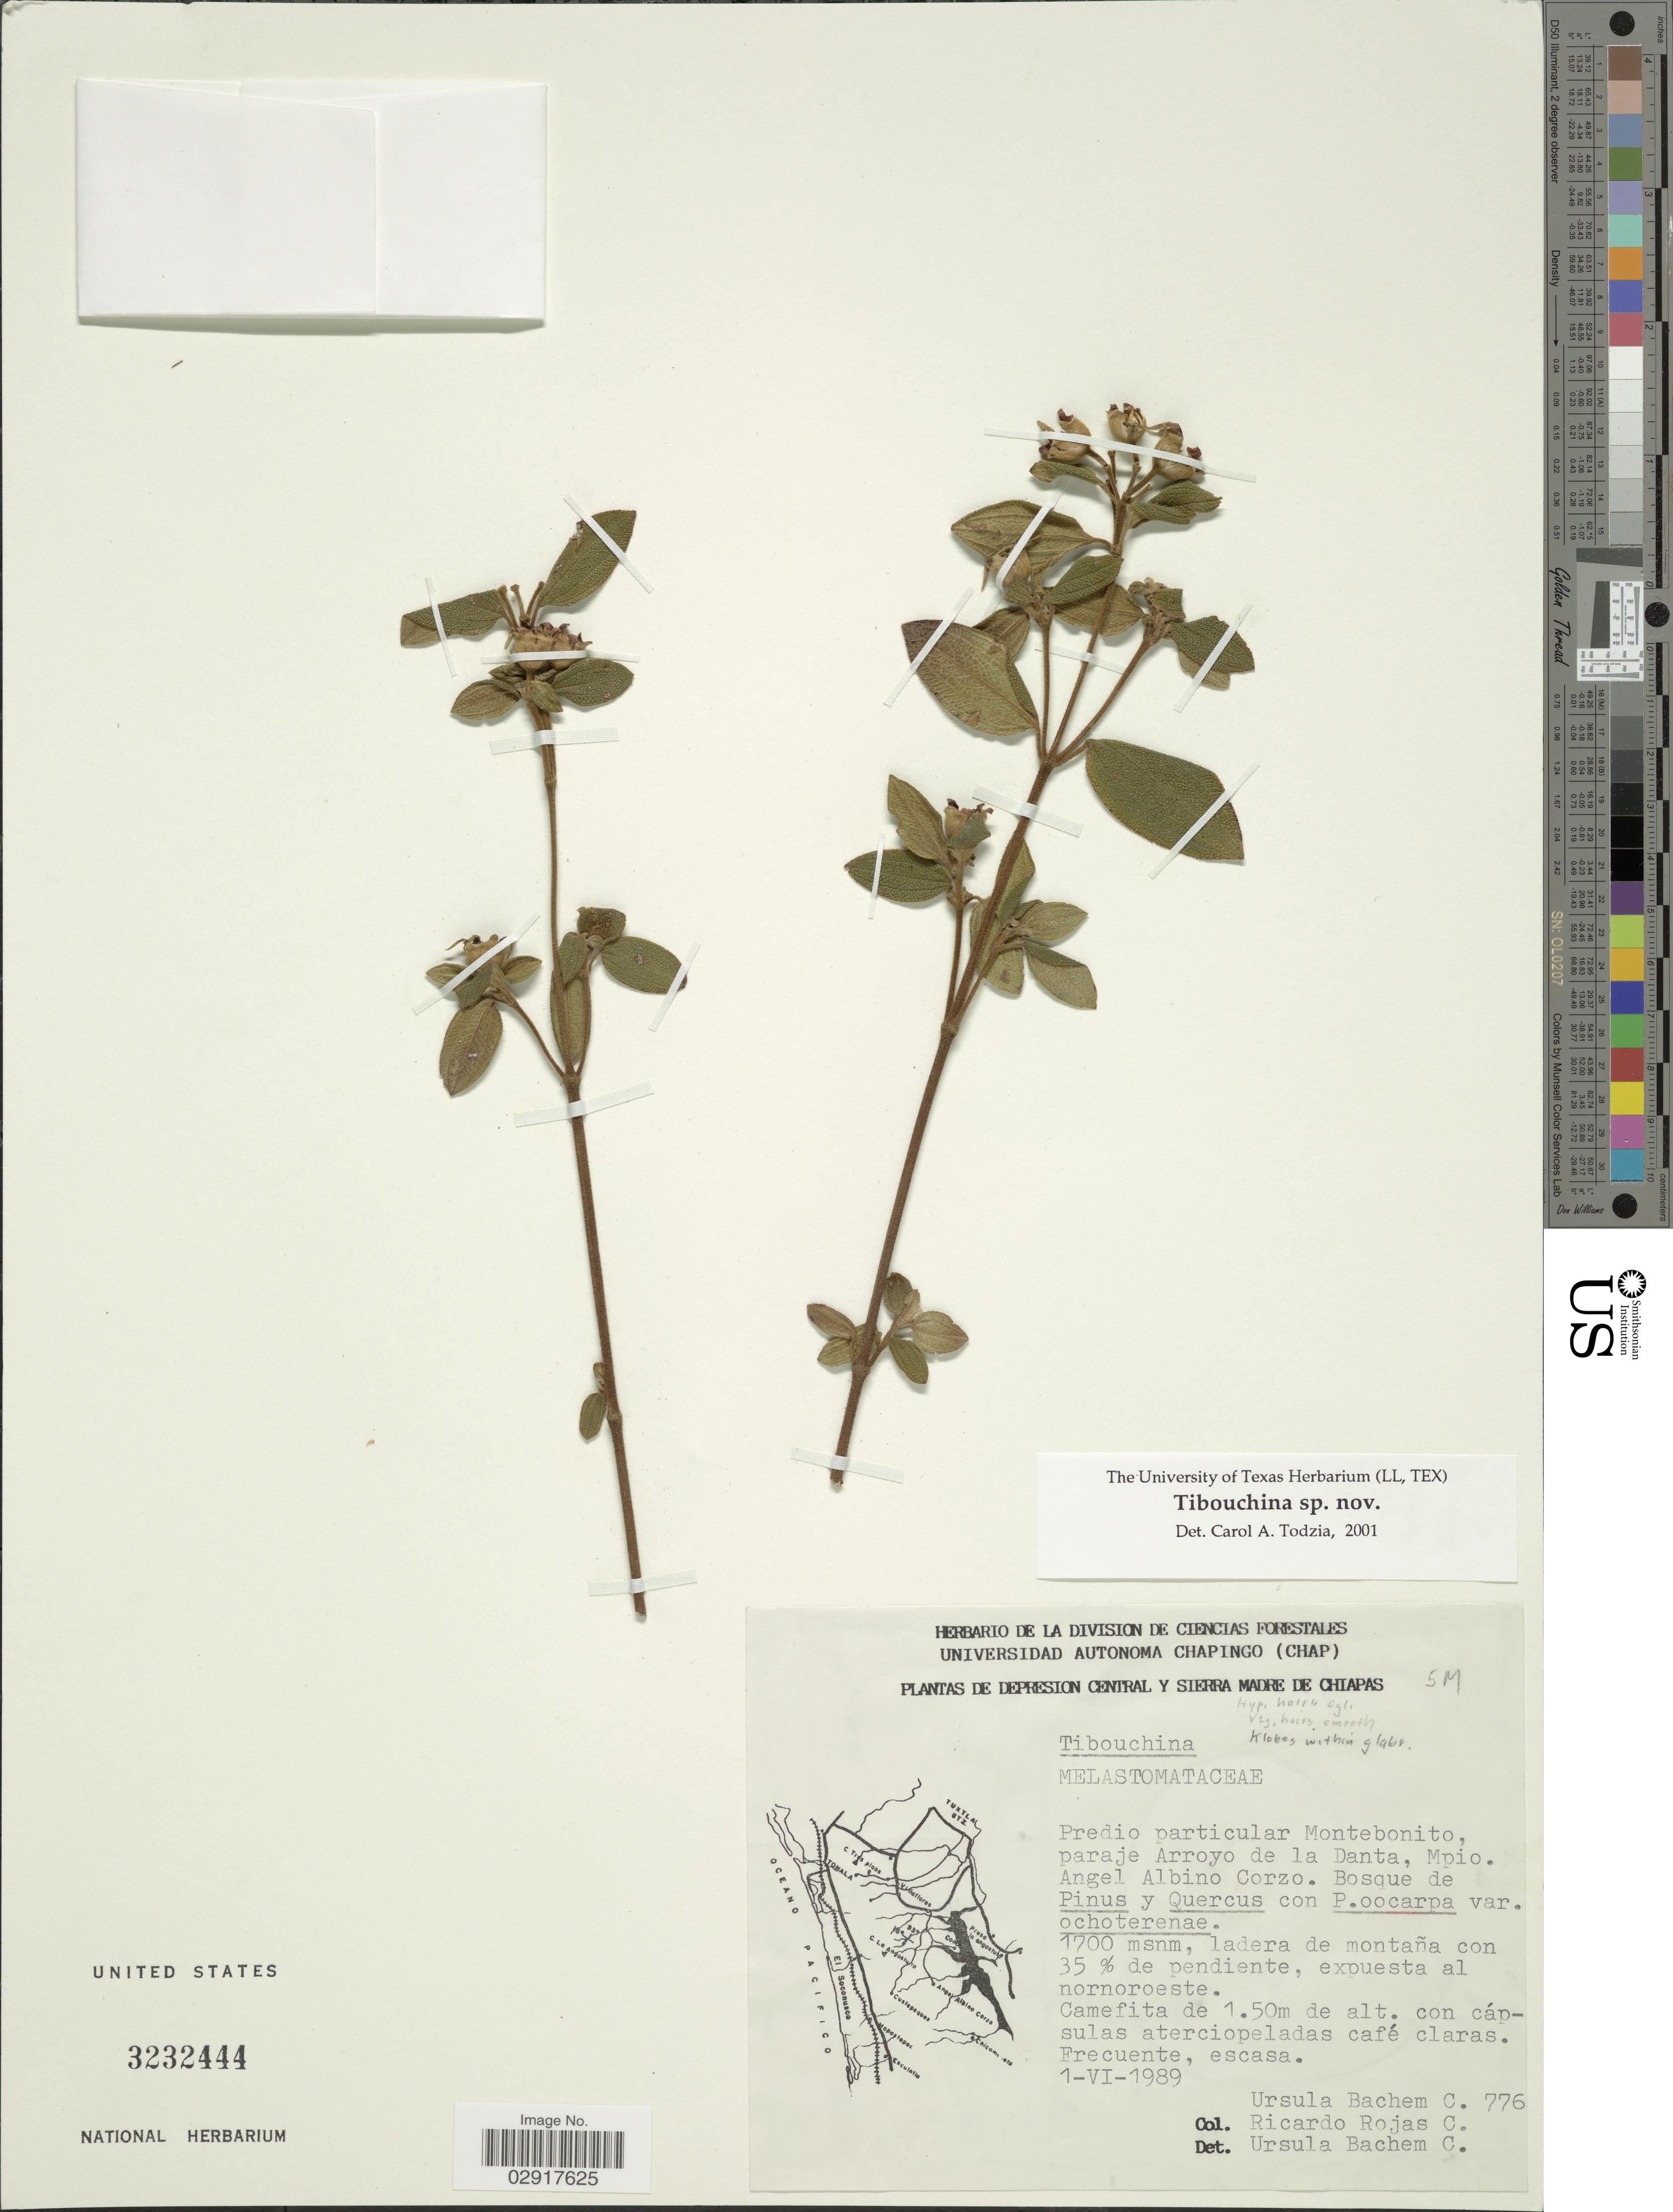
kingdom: Plantae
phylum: Tracheophyta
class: Magnoliopsida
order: Myrtales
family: Melastomataceae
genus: Tibouchina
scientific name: Tibouchina sp.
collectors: U. Bachem C. & R. Rojas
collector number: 776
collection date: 1989-06-01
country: Mexico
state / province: Chiapas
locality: Depresion Central y Sierra Madre de Chiapas. Predio particular Montebonito, paraje Arroyo de la Danta, Mpio. Angel Albino Corzo.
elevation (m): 1700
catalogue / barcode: US 3232444